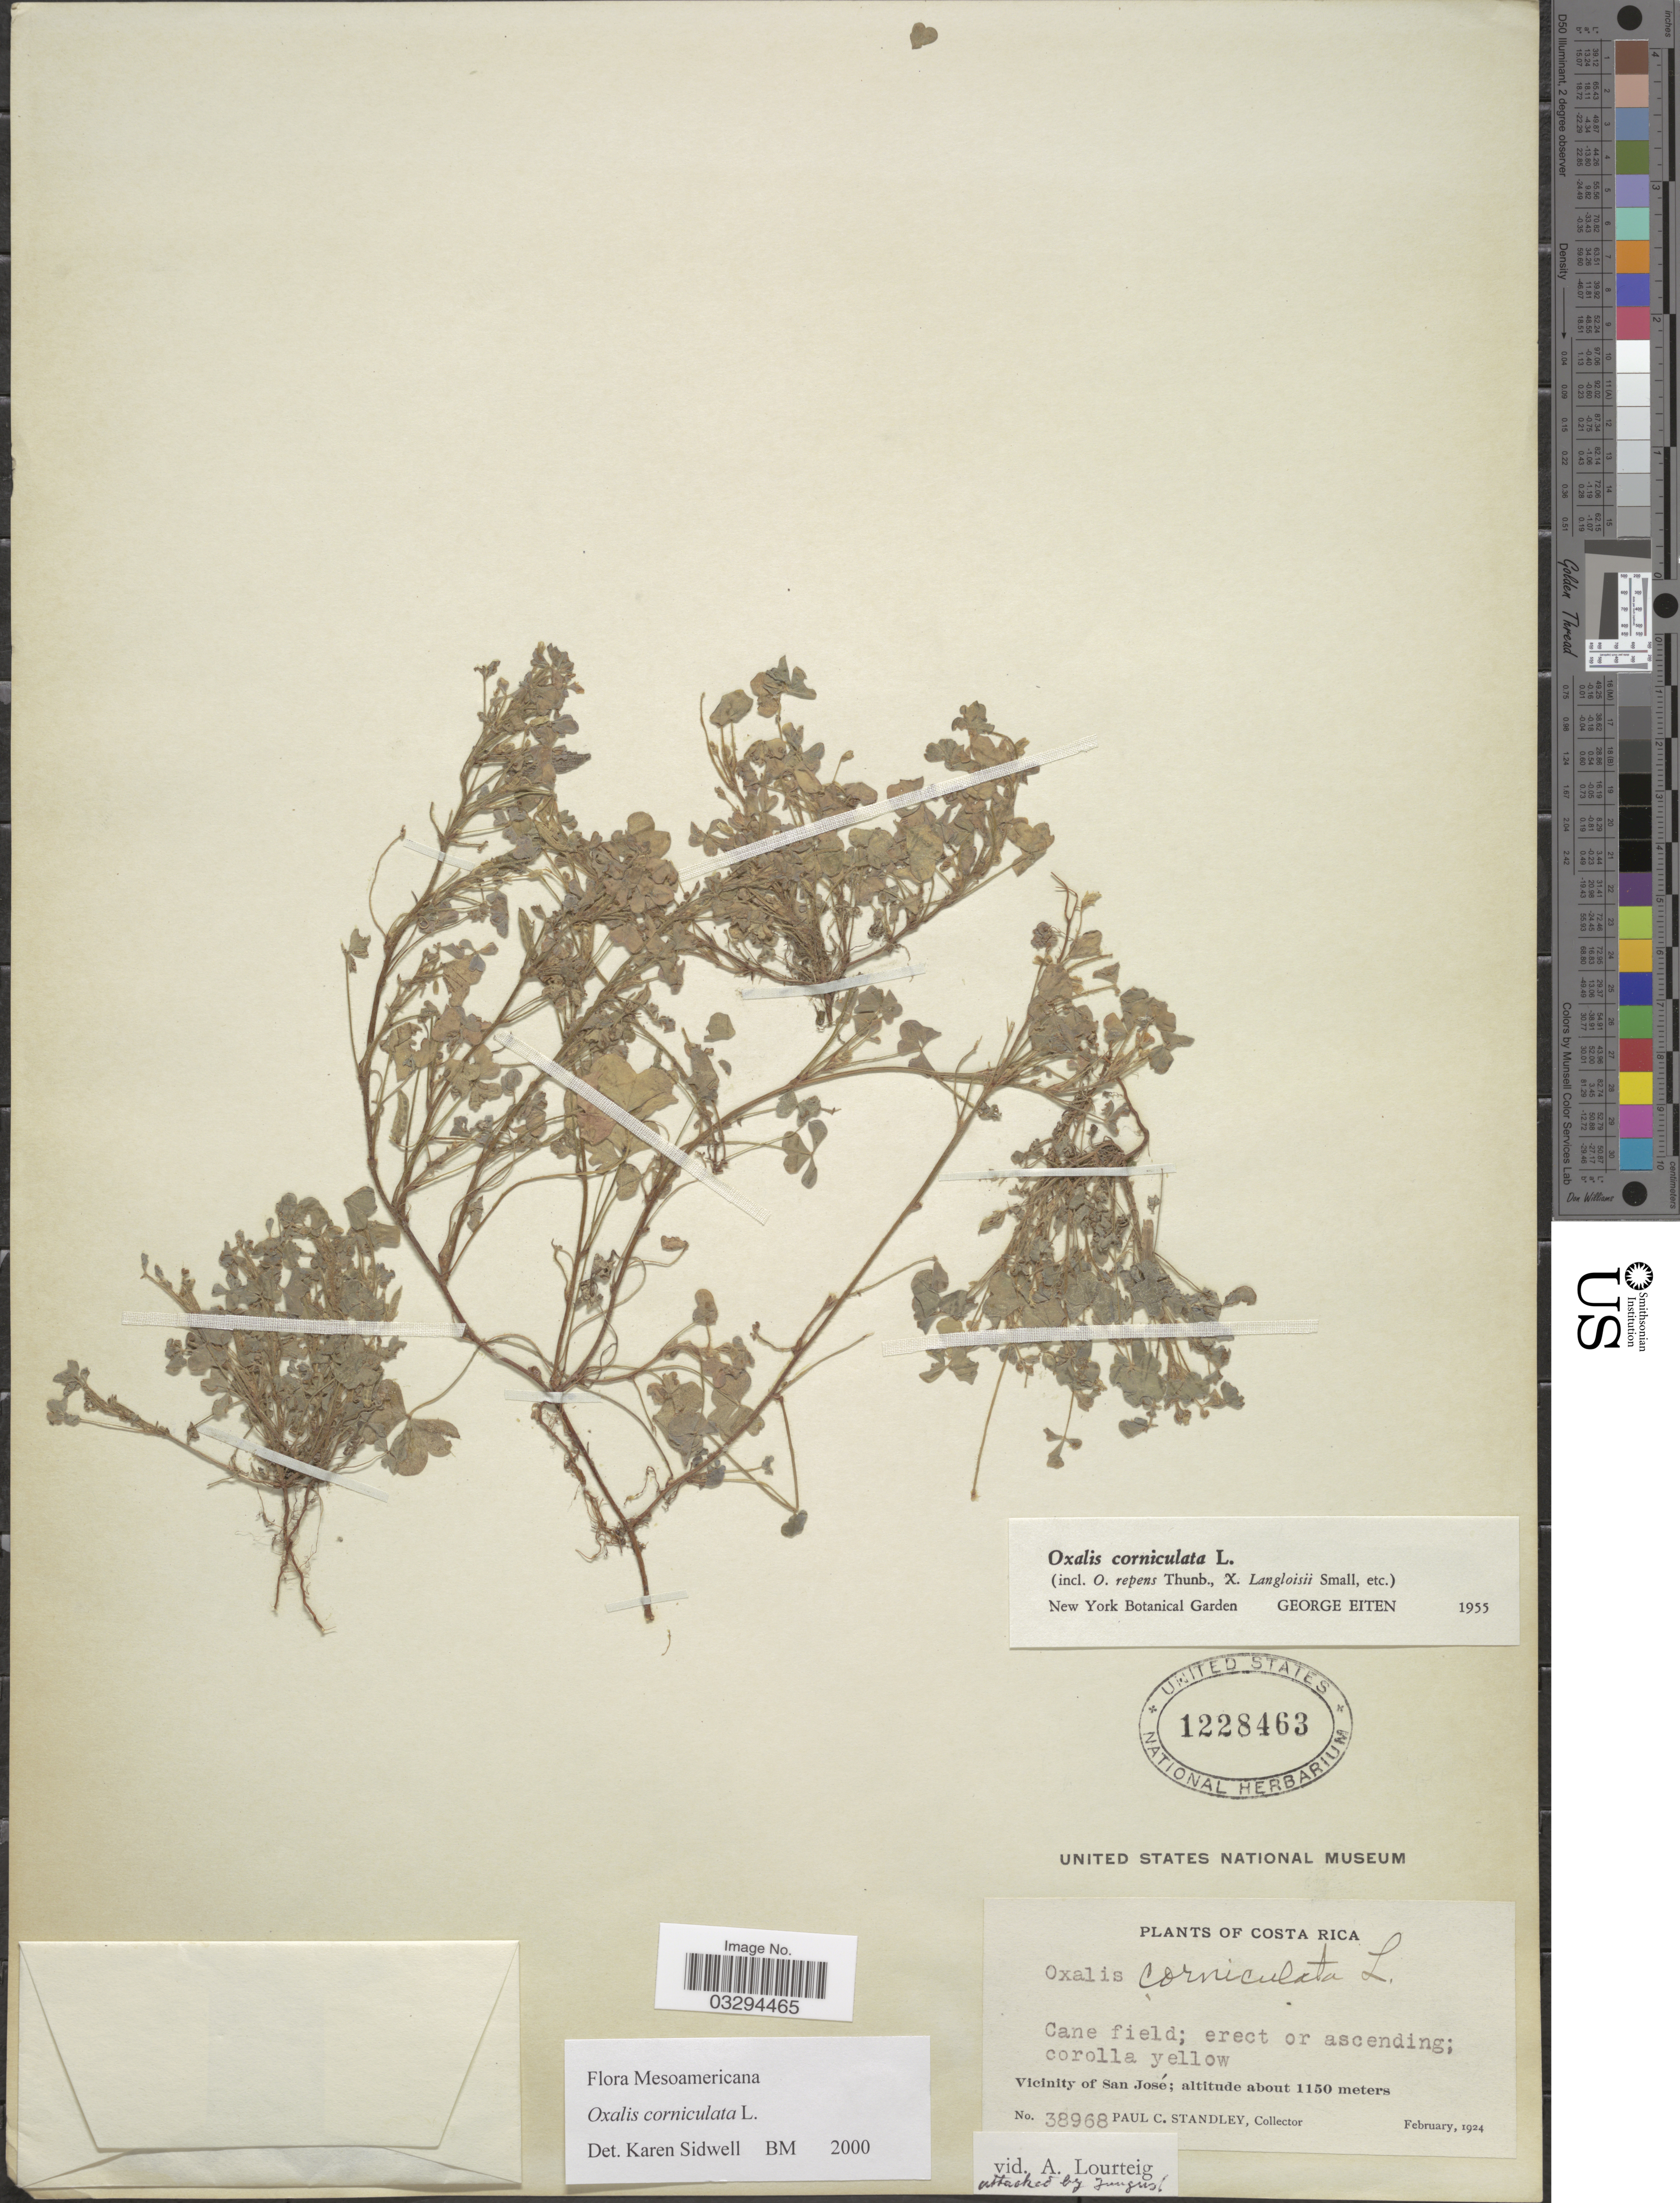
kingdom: Plantae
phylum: Tracheophyta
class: Magnoliopsida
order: Oxalidales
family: Oxalidaceae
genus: Oxalis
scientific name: Oxalis corniculata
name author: L.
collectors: P. C. Standley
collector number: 38968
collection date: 1924-02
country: Costa Rica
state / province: San José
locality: Vicinity of San José.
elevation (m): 1150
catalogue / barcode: US 1228463